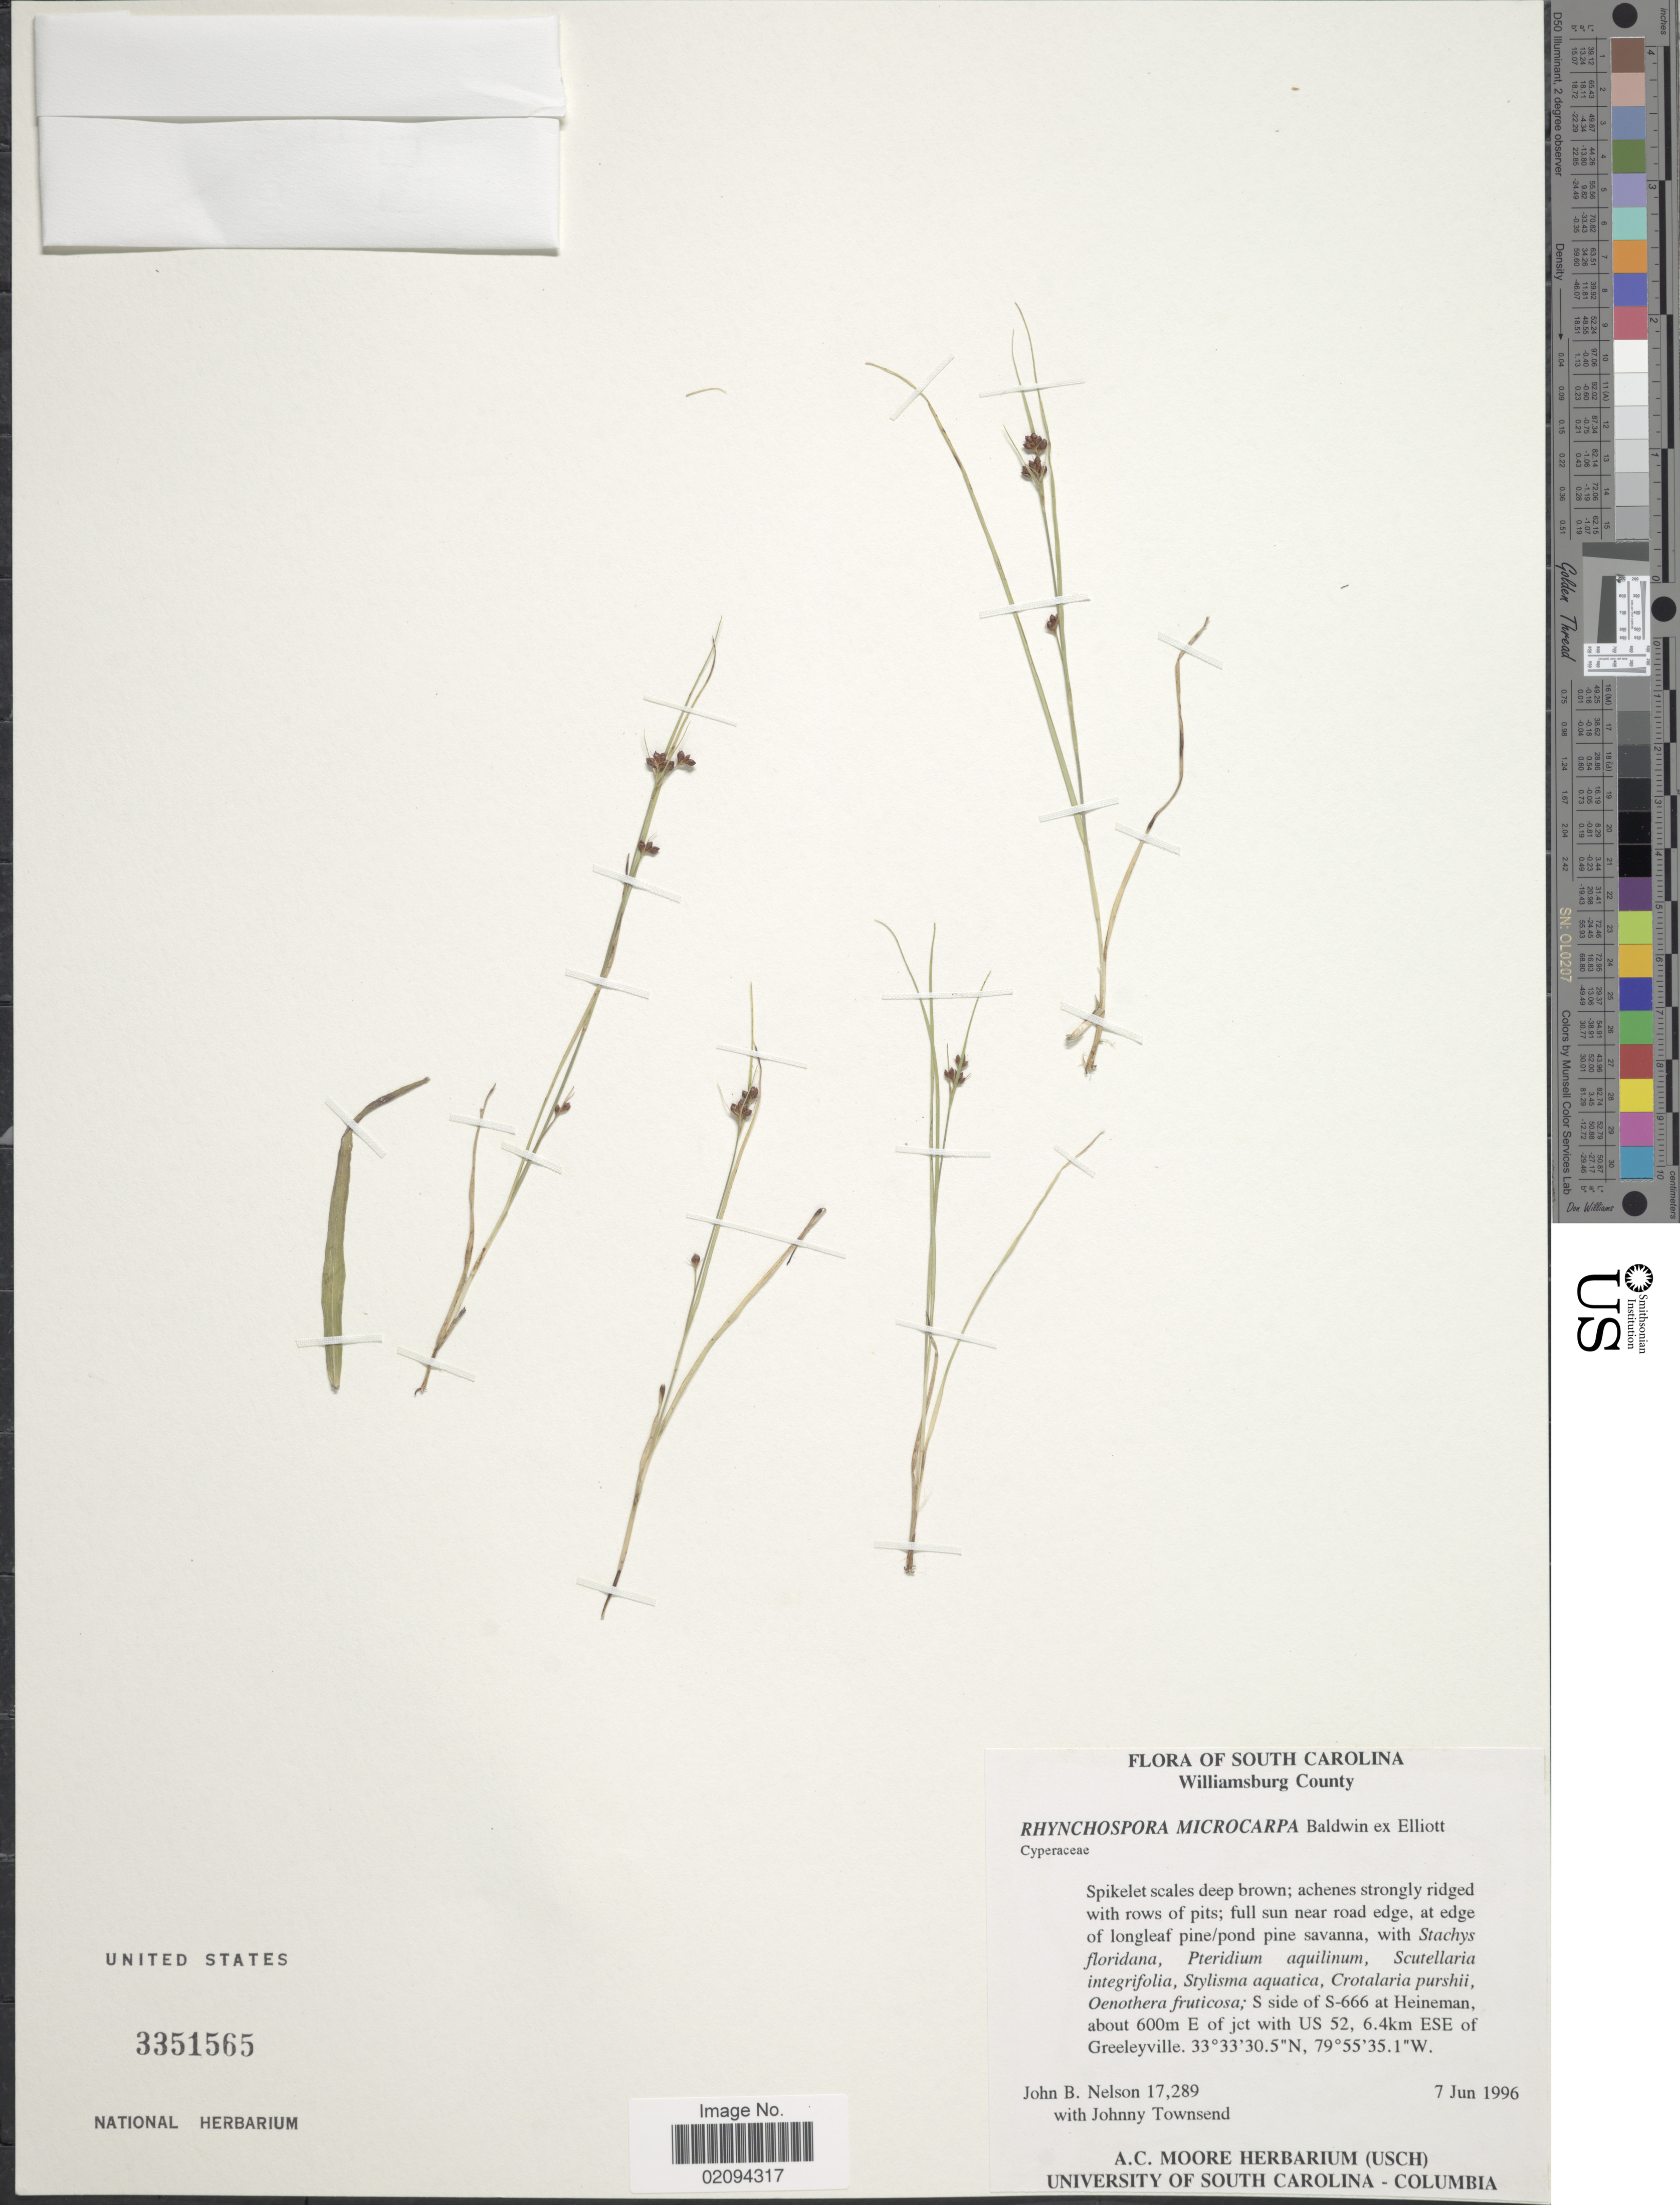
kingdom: Plantae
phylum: Tracheophyta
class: Liliopsida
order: Poales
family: Cyperaceae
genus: Rhynchospora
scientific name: Rhynchospora microcarpa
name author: Baldwin ex A. Gray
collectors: J. Nelson & J. F. Townsend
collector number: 17289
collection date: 1996-06-07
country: United States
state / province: South Carolina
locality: Williamsburg County. S side of S-666 at Heineman, about 600m E of jct with US 52, 6.4km ESE of Greeleyville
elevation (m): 600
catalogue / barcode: US 3351565